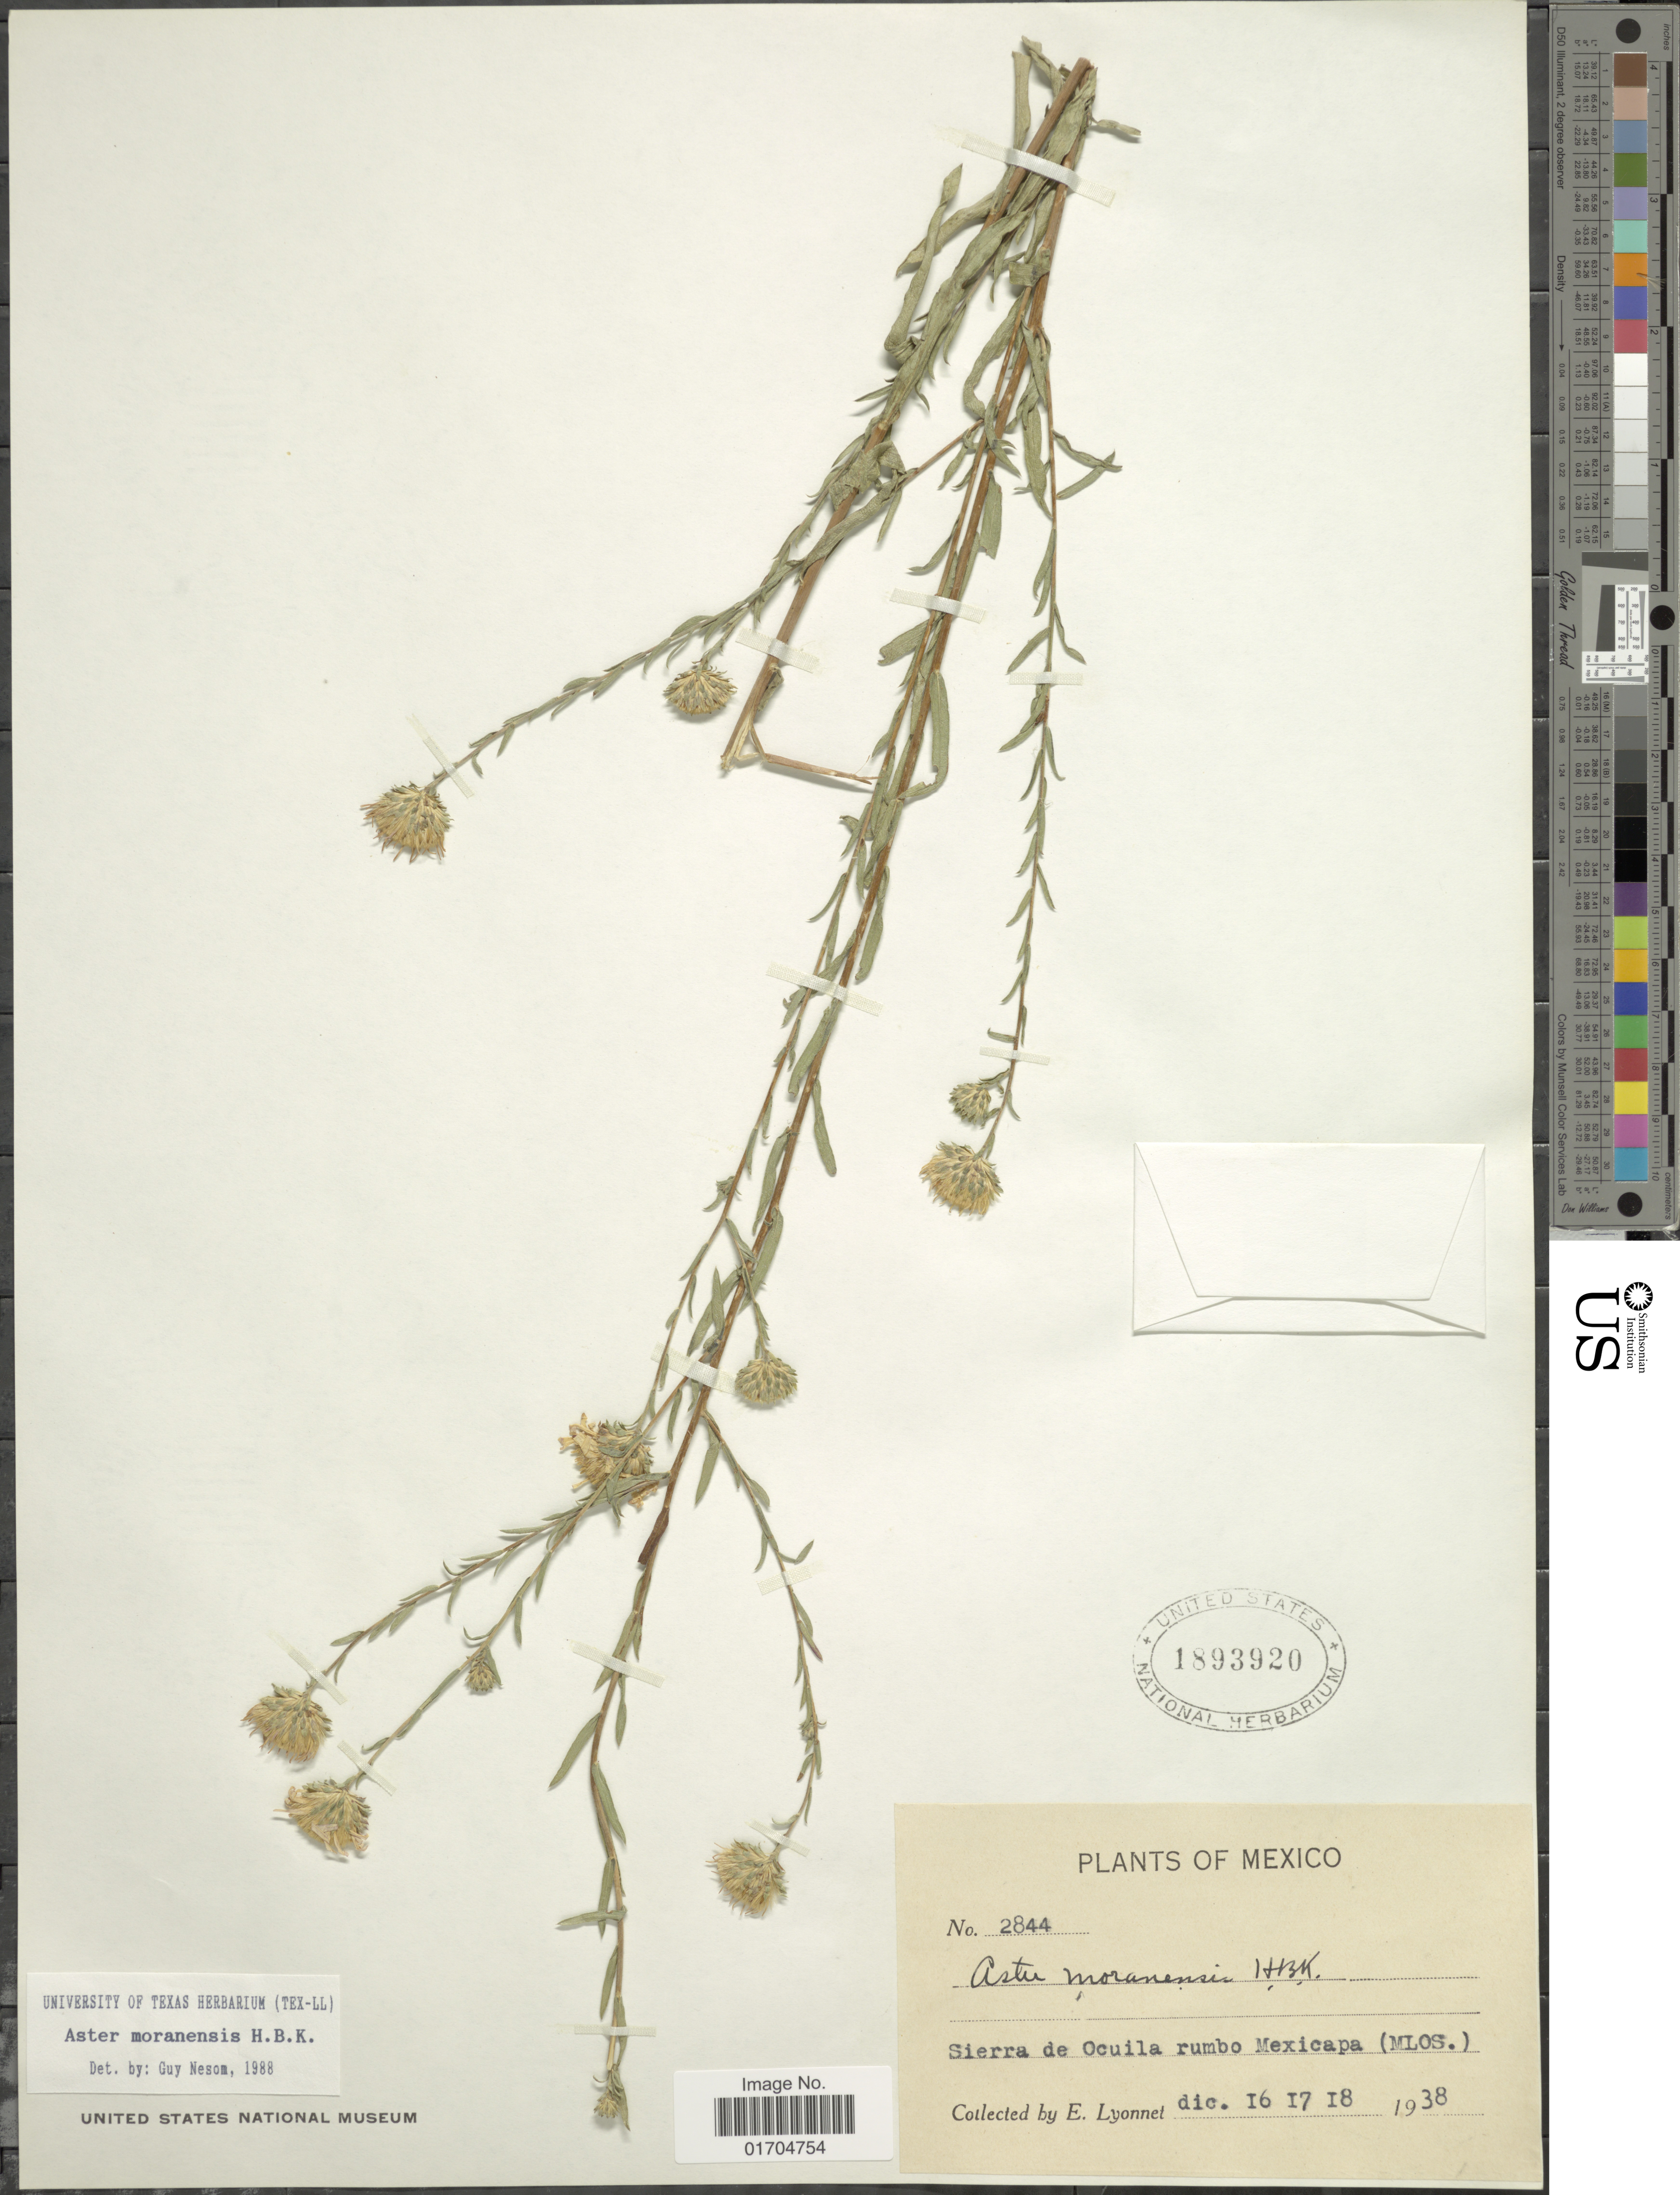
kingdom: Plantae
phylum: Tracheophyta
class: Magnoliopsida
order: Asterales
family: Asteraceae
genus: Symphyotrichum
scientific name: Symphyotrichum moranense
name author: (Kunth) G.L. Nesom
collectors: P. Lyonnet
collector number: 2844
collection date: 1938-12-16/1938-12-18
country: Mexico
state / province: Morelos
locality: Sierra de Ocuila rumbo Mexicapa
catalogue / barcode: US 1893920